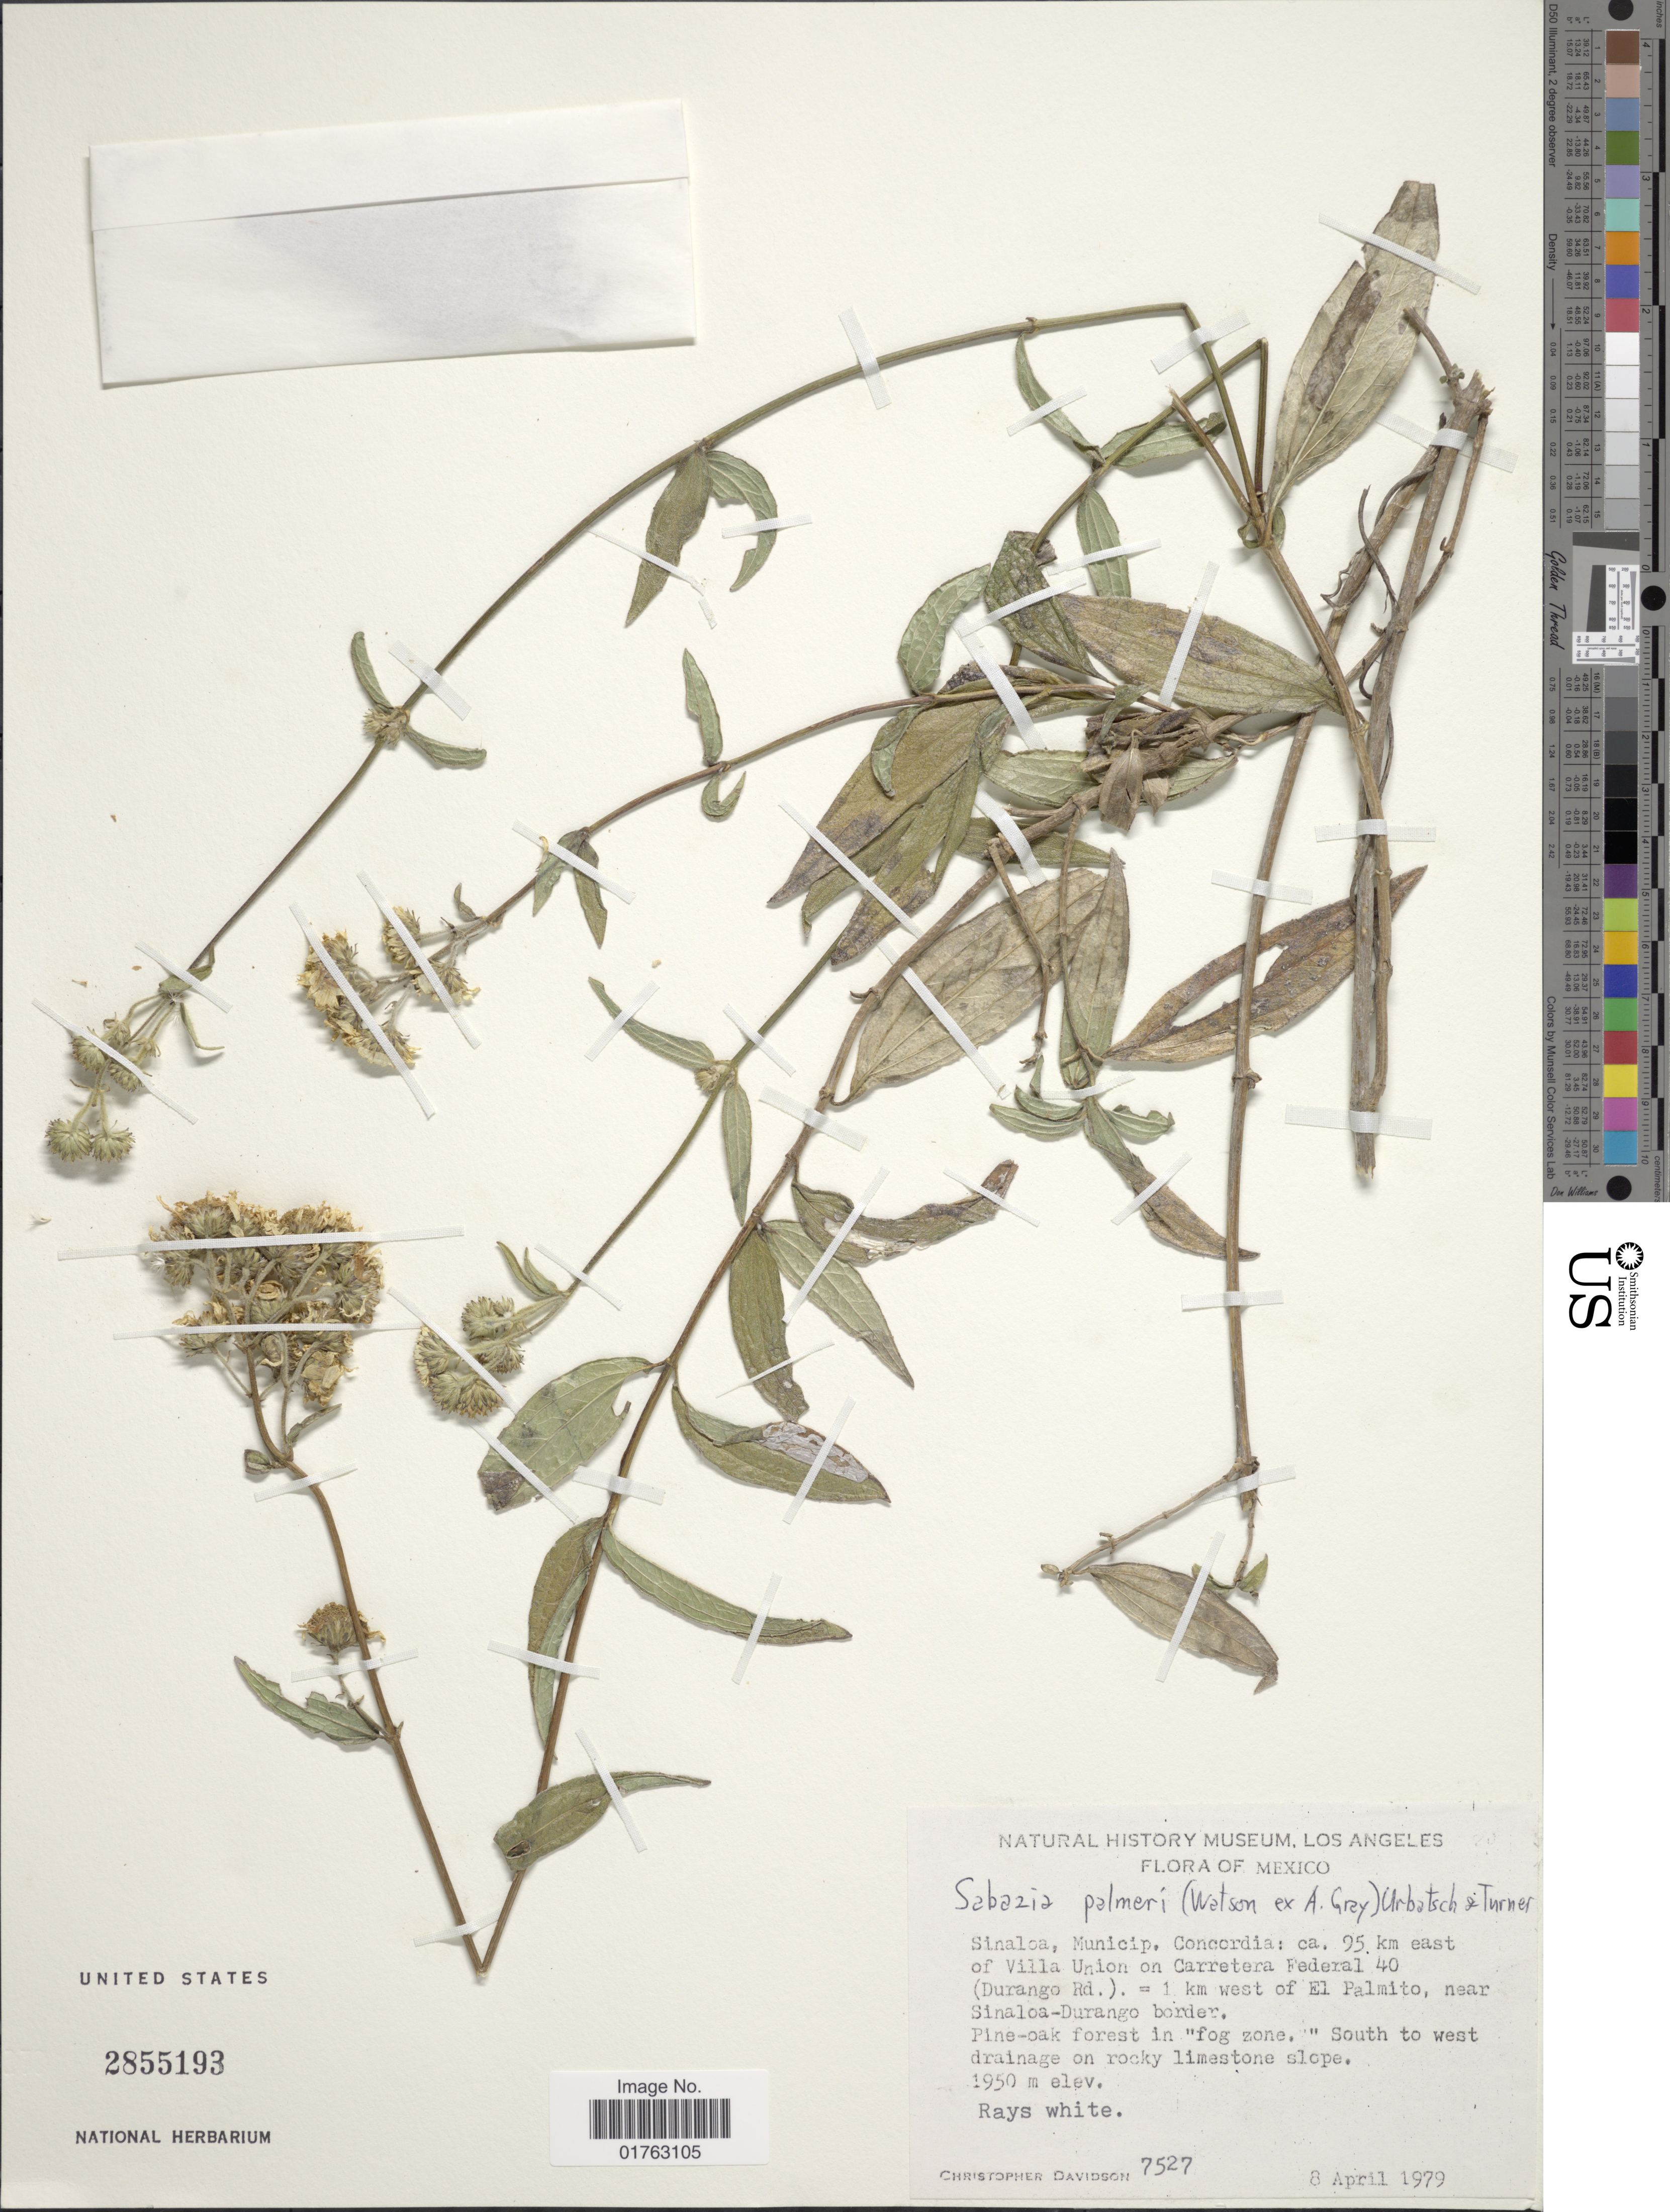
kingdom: Plantae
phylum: Tracheophyta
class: Magnoliopsida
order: Asterales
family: Asteraceae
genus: Sabazia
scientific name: Sabazia palmeri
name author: (S. Watson ex A. Gray) & B.L. Turner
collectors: C. Davidson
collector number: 7527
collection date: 1979-04-08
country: Mexico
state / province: Sinaloa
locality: Municip, Concordia: ca, 25 km east of Villa Union on Carretera Federal 40 (Durango Rd) = 1 km west of El Palmito, near Sinaloa-Durnago border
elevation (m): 1950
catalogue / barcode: US 2855193